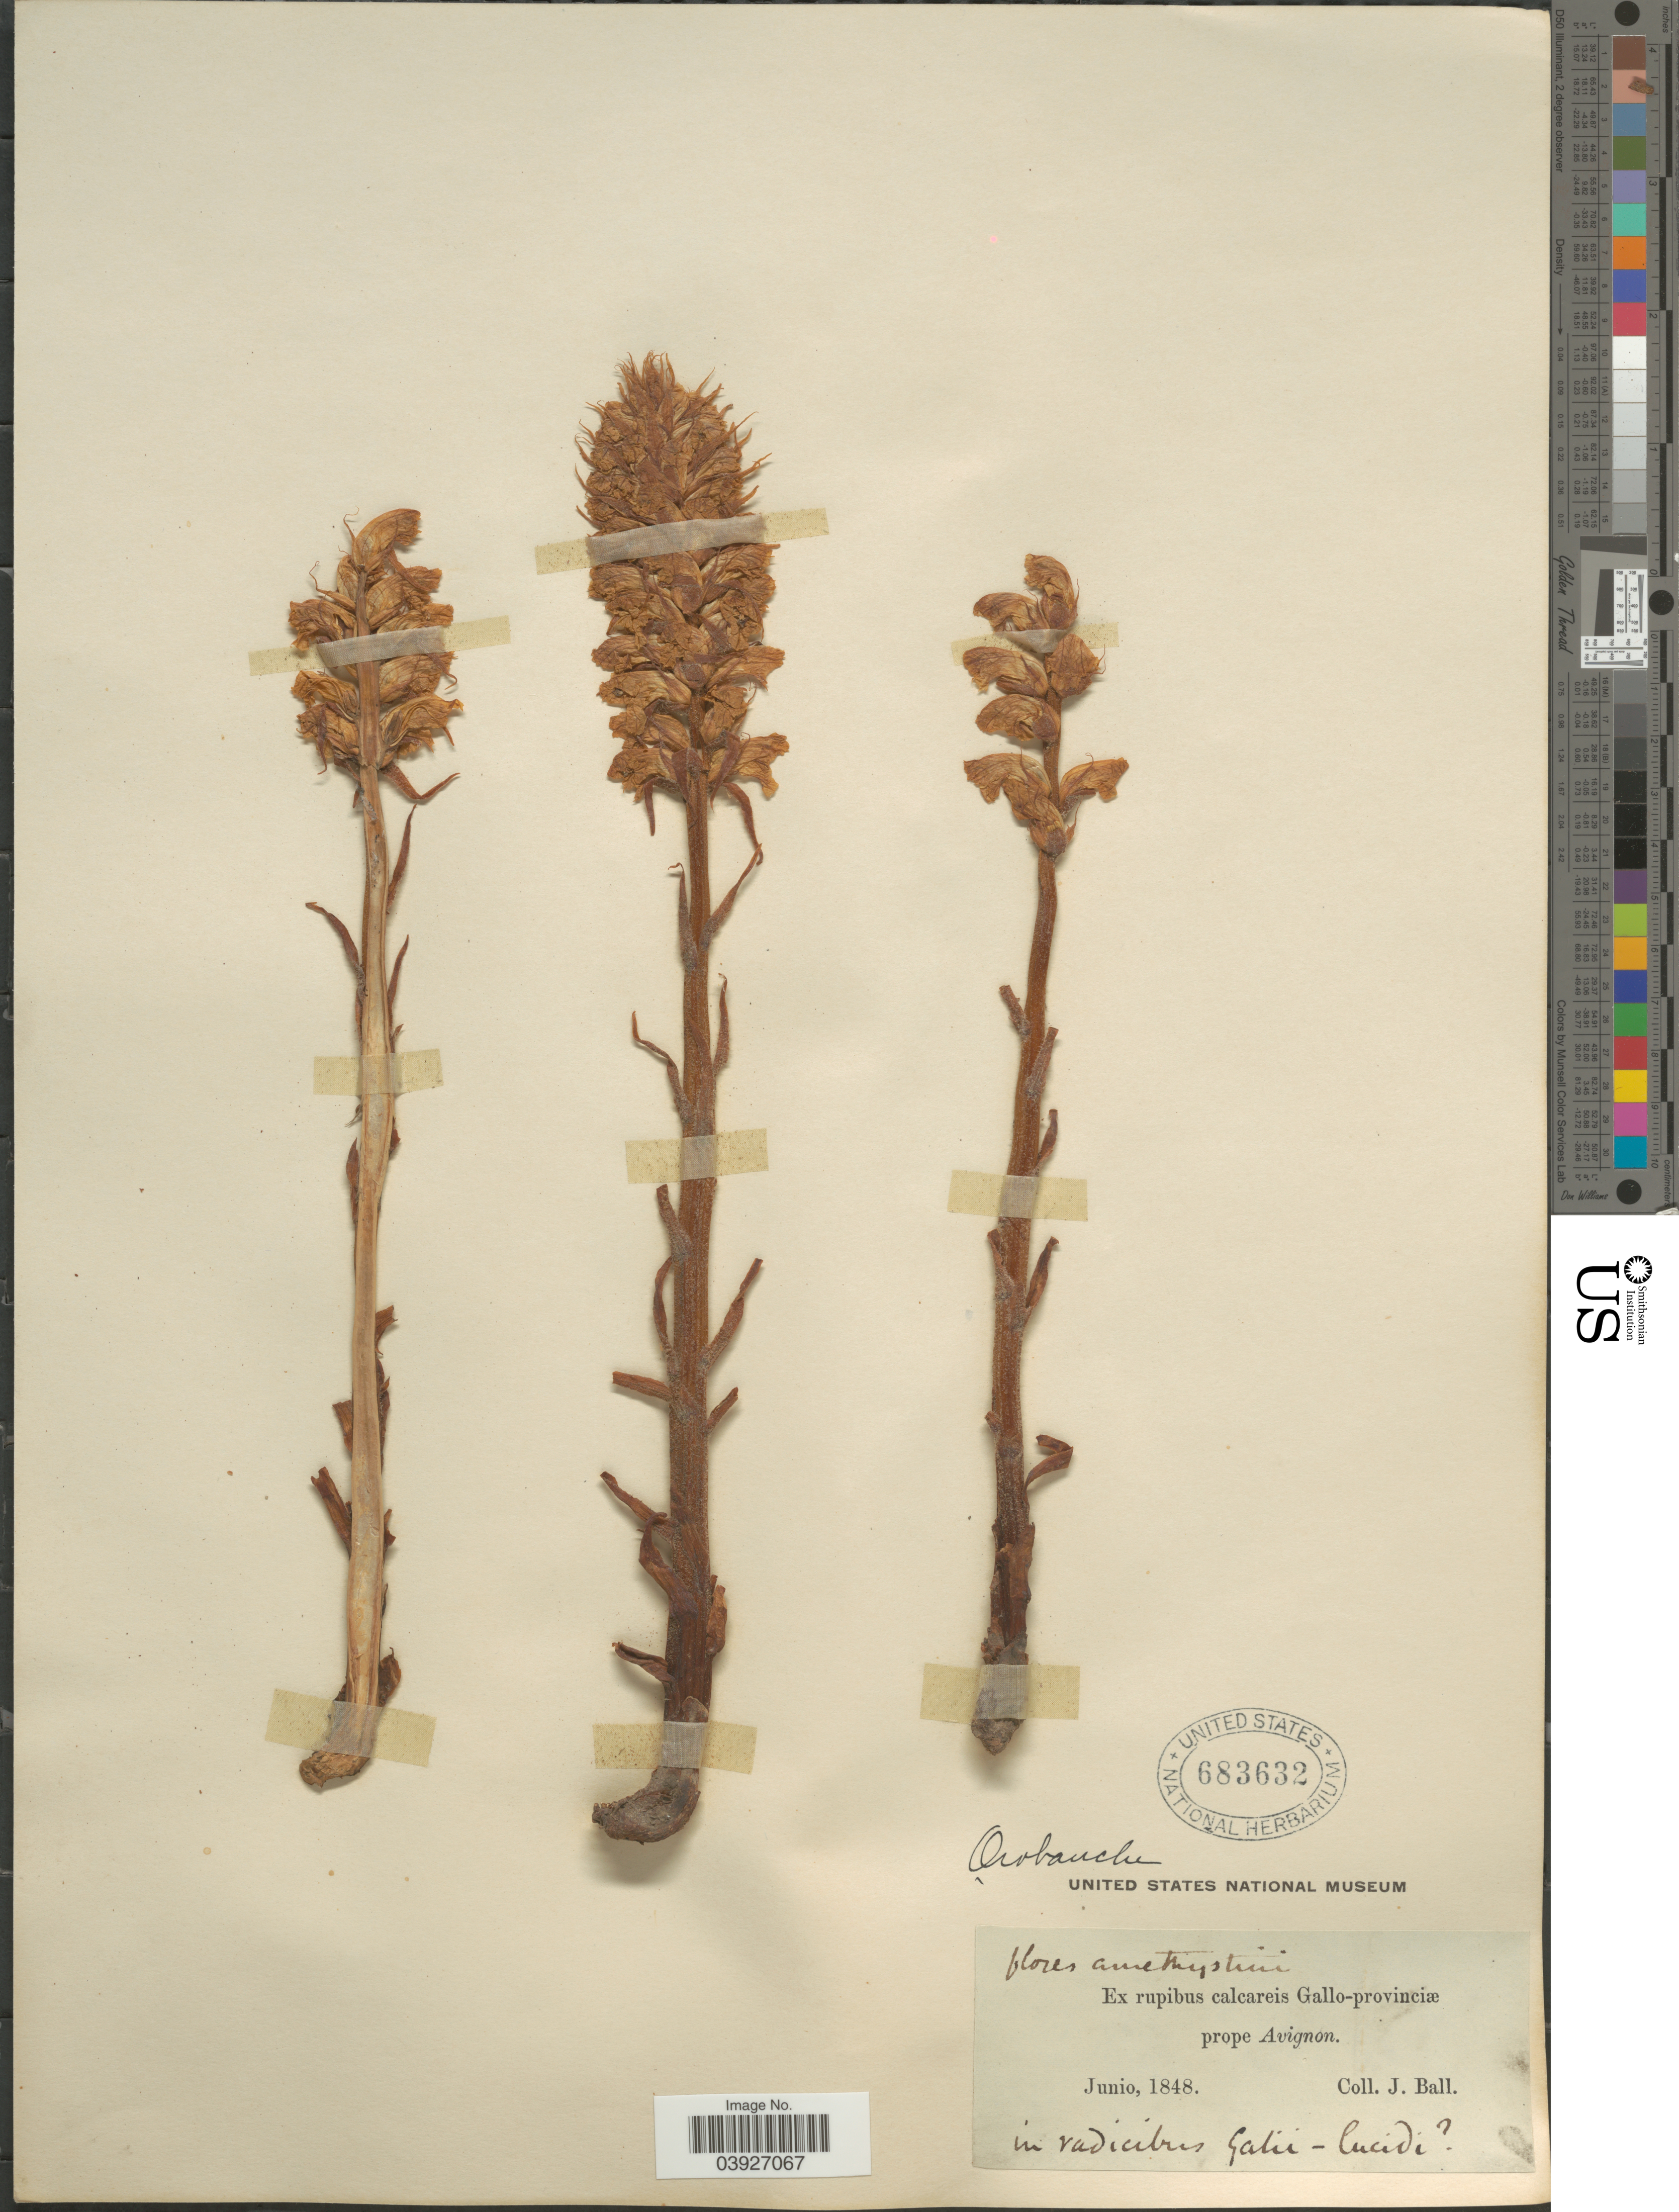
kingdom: Plantae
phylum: Tracheophyta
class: Magnoliopsida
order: Lamiales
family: Orobanchaceae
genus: Orobanche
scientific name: Orobanche sp.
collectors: J. Ball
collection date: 1848-06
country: France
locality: Ex rupibus calcareis Gallo-provinciæ prope Avignon.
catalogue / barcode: US 683632